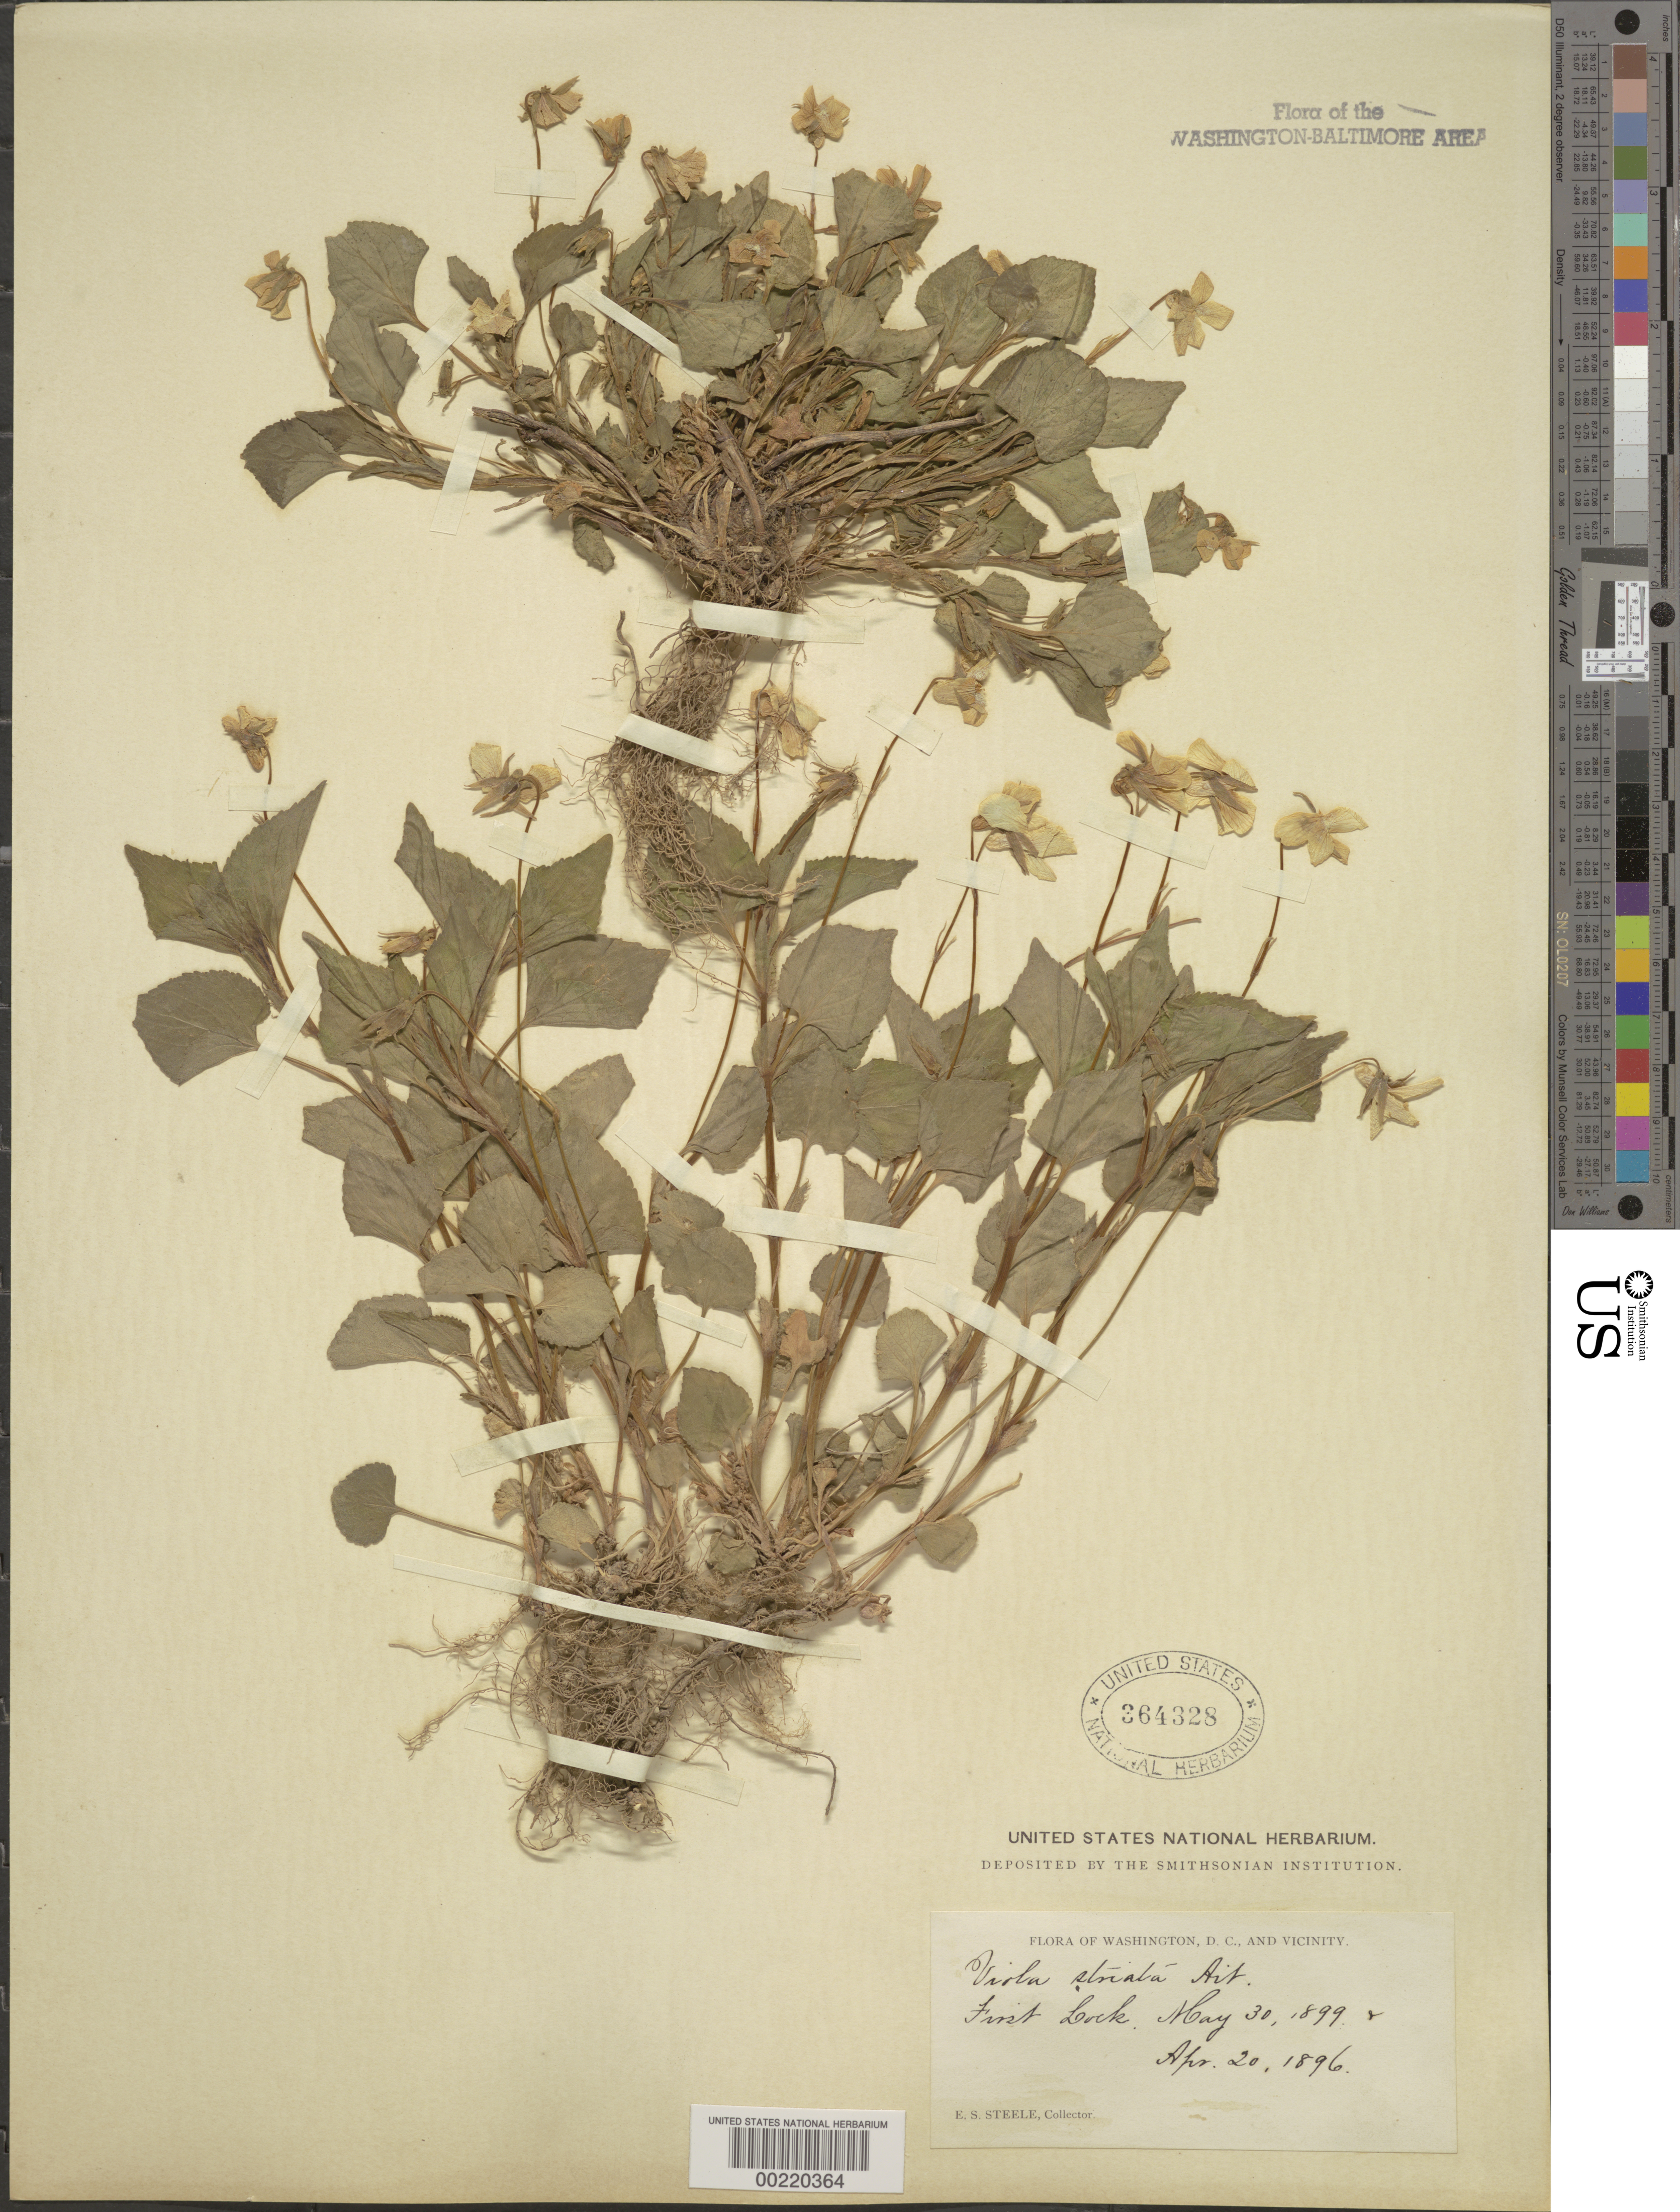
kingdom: Plantae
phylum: Tracheophyta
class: Magnoliopsida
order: Malpighiales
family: Violaceae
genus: Viola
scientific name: Viola striata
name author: Aiton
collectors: E. Steele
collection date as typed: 20 Apr 1896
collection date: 1896-04-20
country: United States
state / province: District of Columbia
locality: First Lock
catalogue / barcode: US 364328